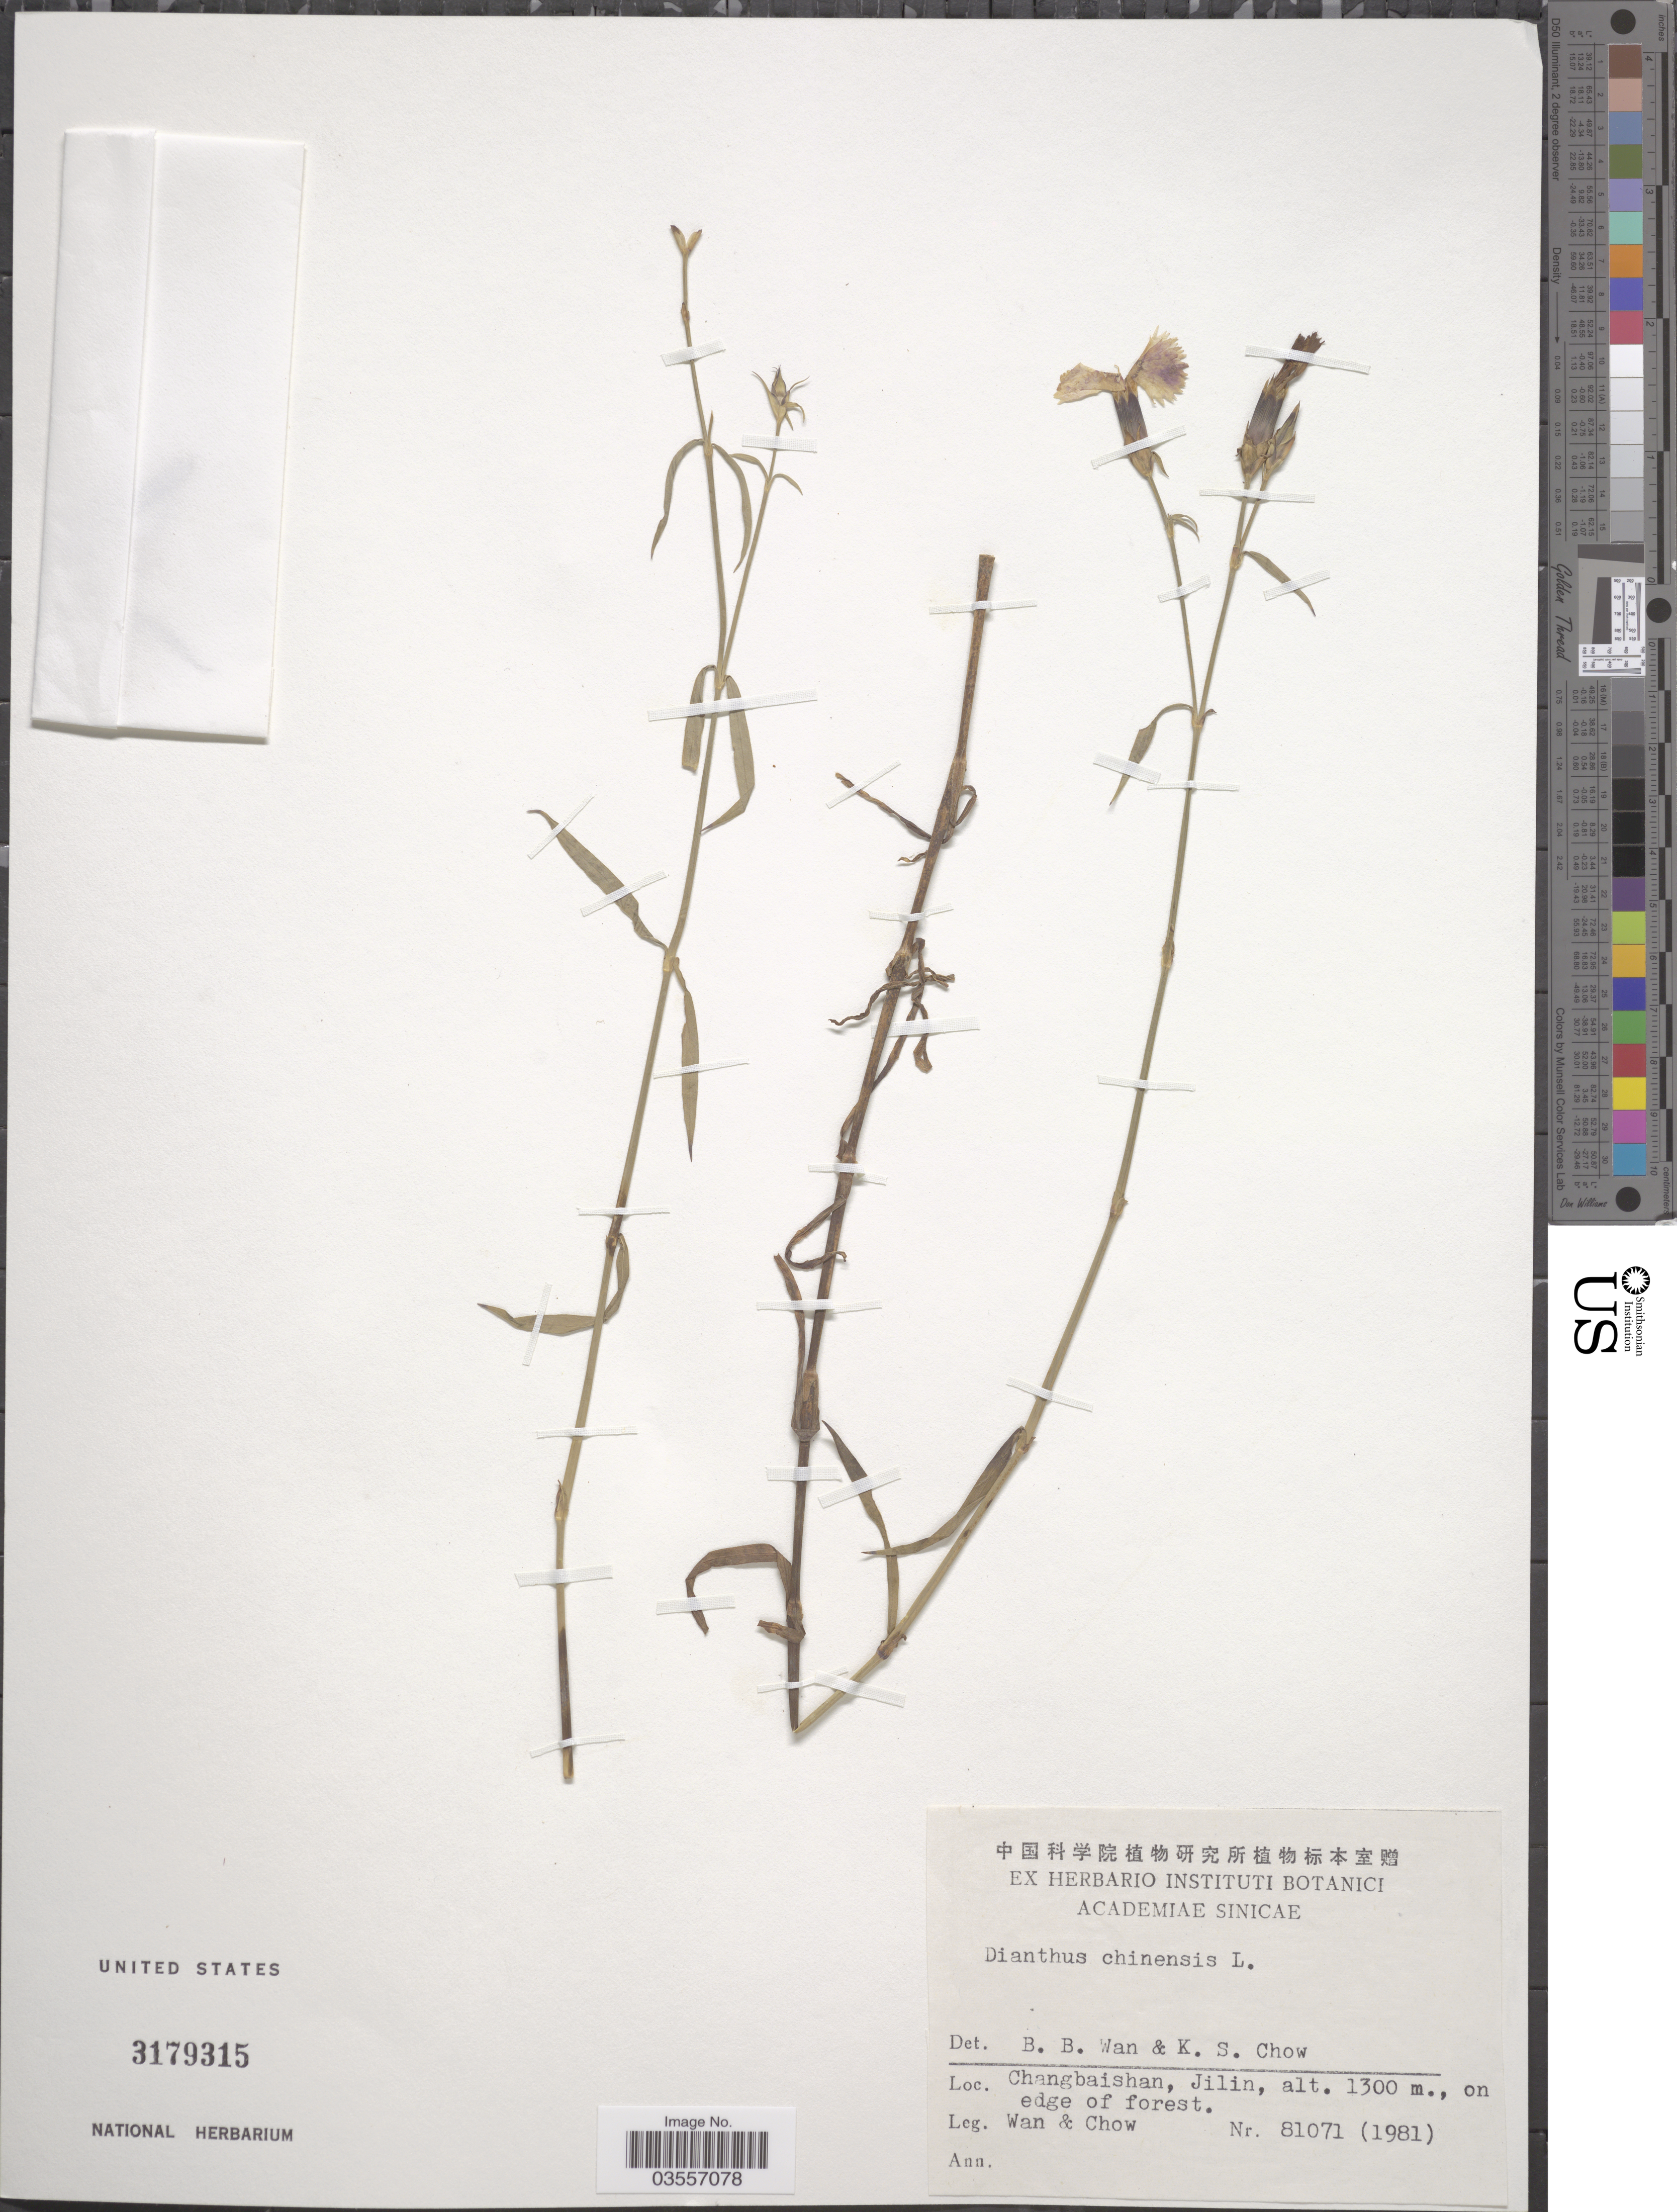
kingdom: Plantae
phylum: Tracheophyta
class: Magnoliopsida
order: Caryophyllales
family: Caryophyllaceae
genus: Dianthus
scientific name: Dianthus chinensis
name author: L.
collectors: -. Wan & Chow, --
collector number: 81071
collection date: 1981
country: China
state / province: Jilin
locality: Changbaishan.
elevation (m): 1300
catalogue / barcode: US 3179315